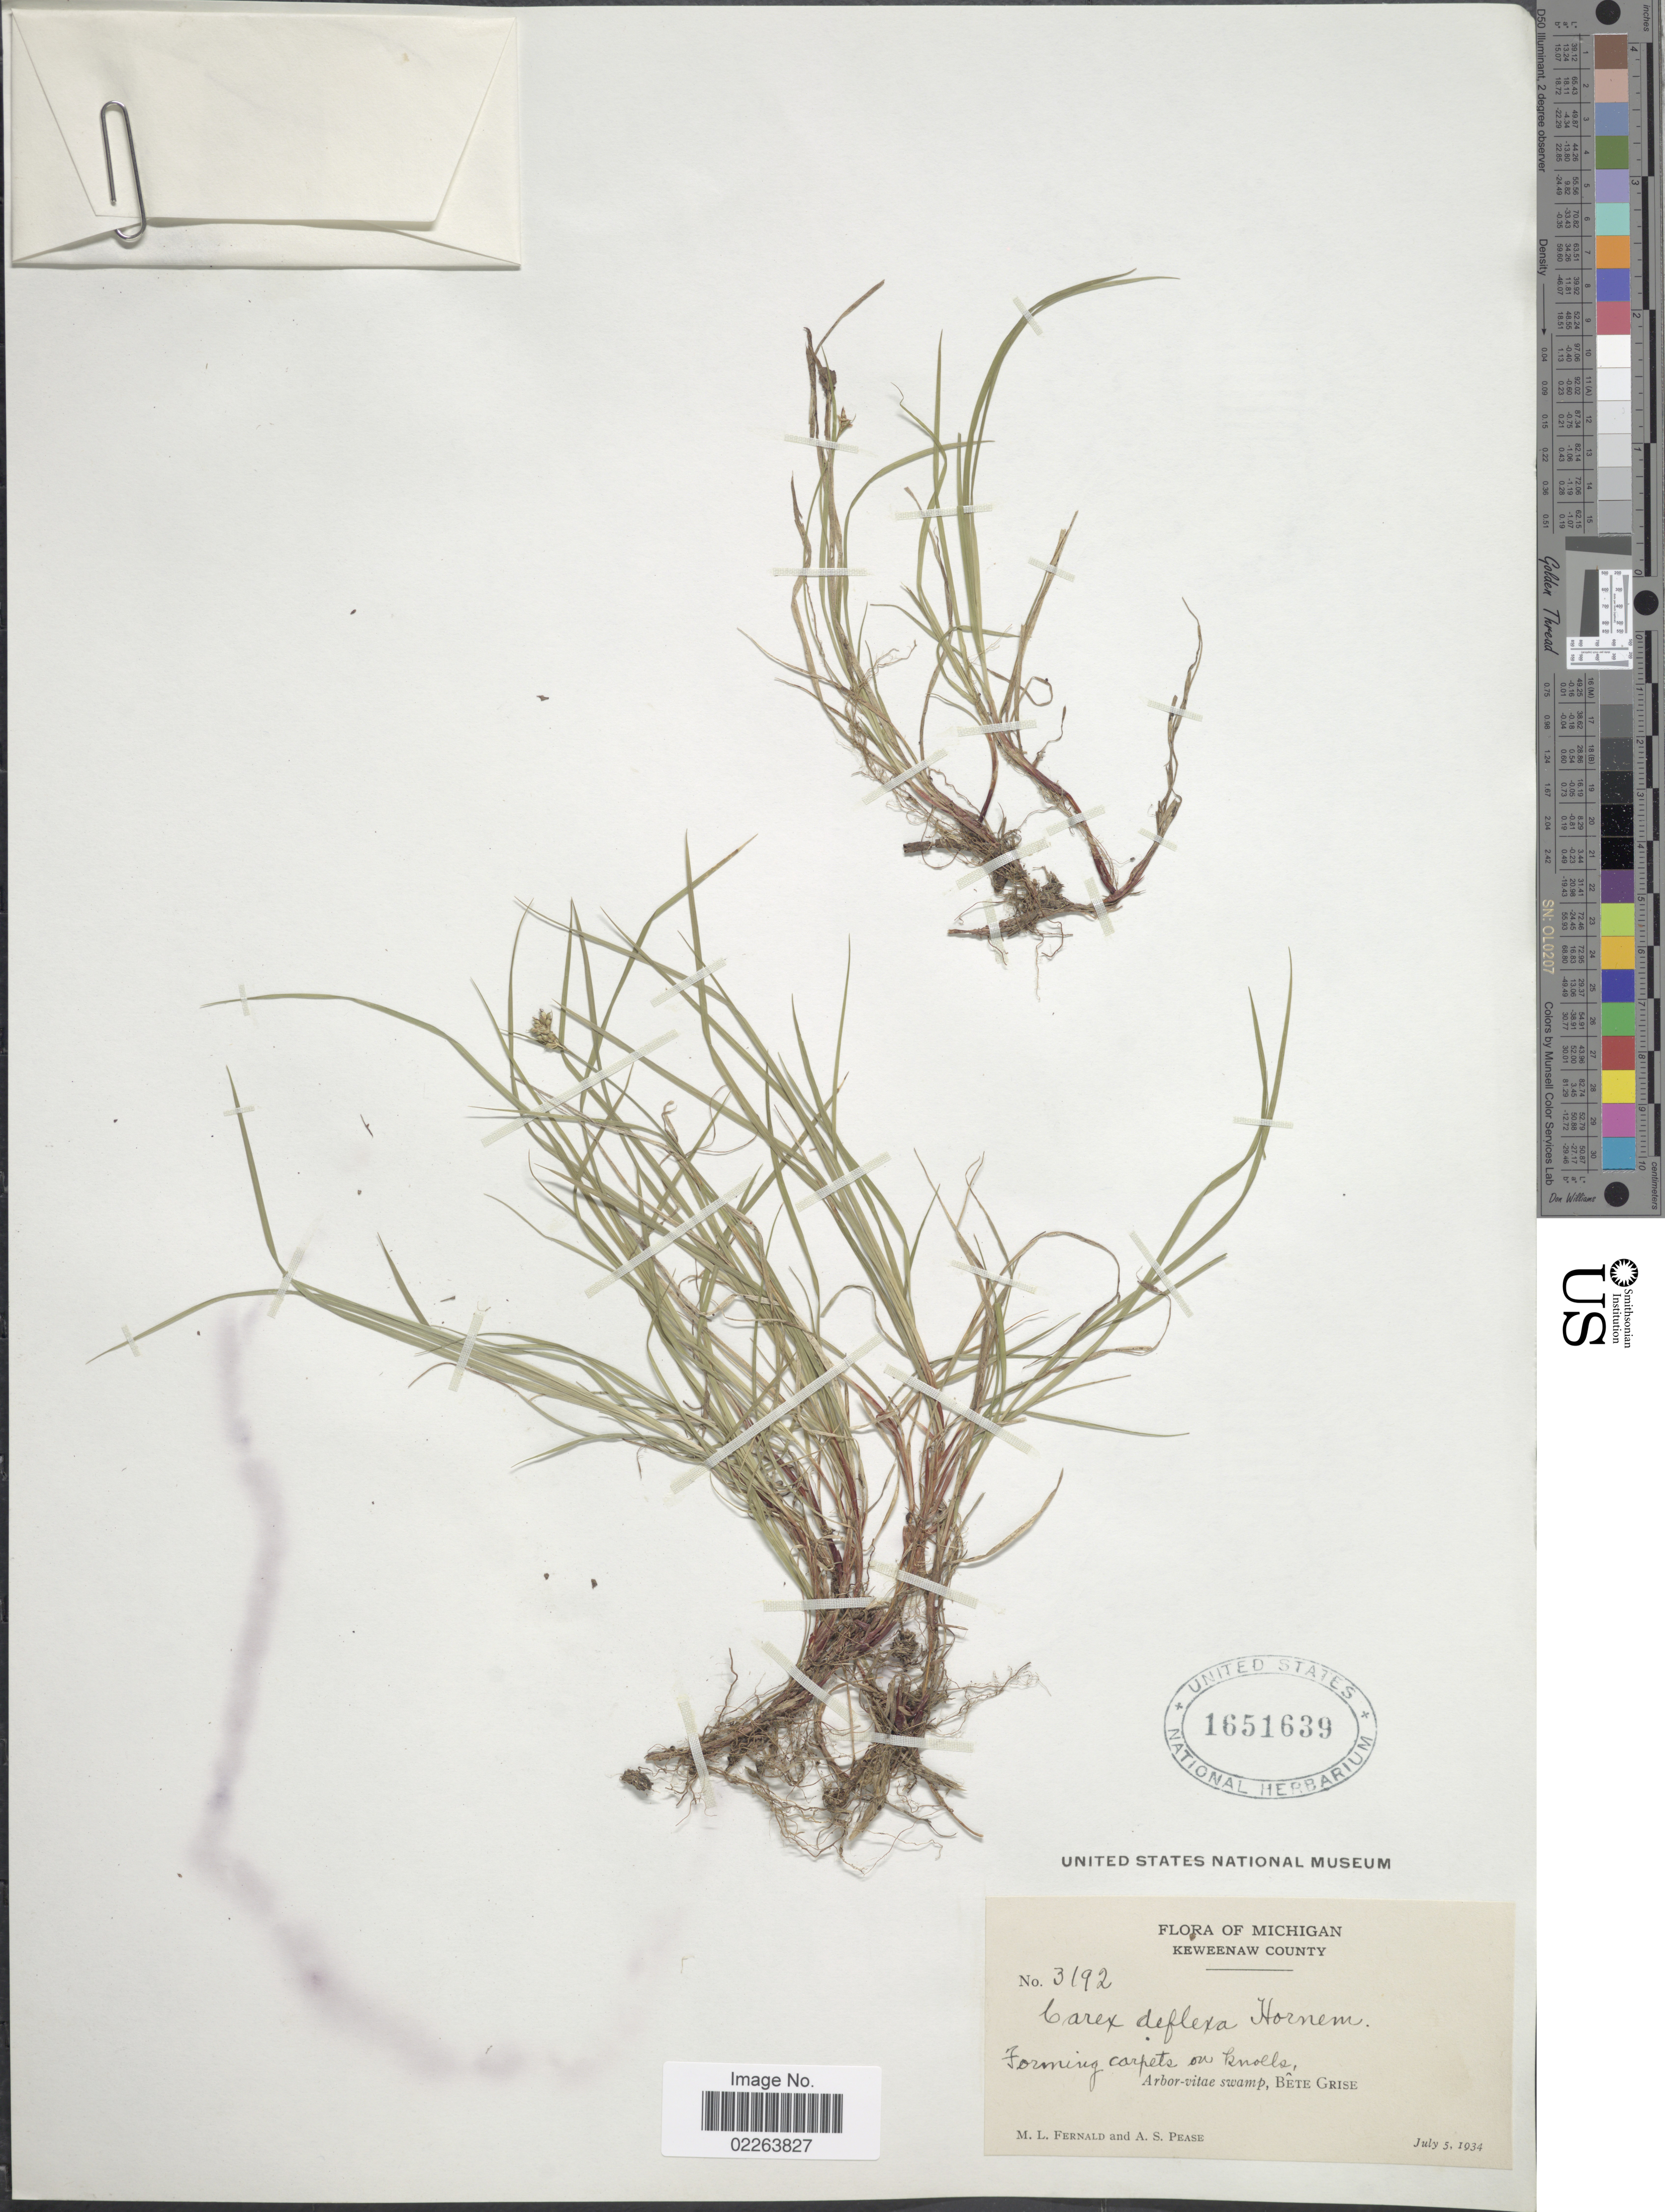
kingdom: Plantae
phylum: Tracheophyta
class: Liliopsida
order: Poales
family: Cyperaceae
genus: Carex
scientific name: Carex deflexa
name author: Hornem.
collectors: M. L. Fernald & A. S. Pease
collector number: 3192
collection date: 1934-07-05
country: United States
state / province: Michigan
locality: Keweenaw County. Arbor- vitae swamp, Bete Grise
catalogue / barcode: US 1651639